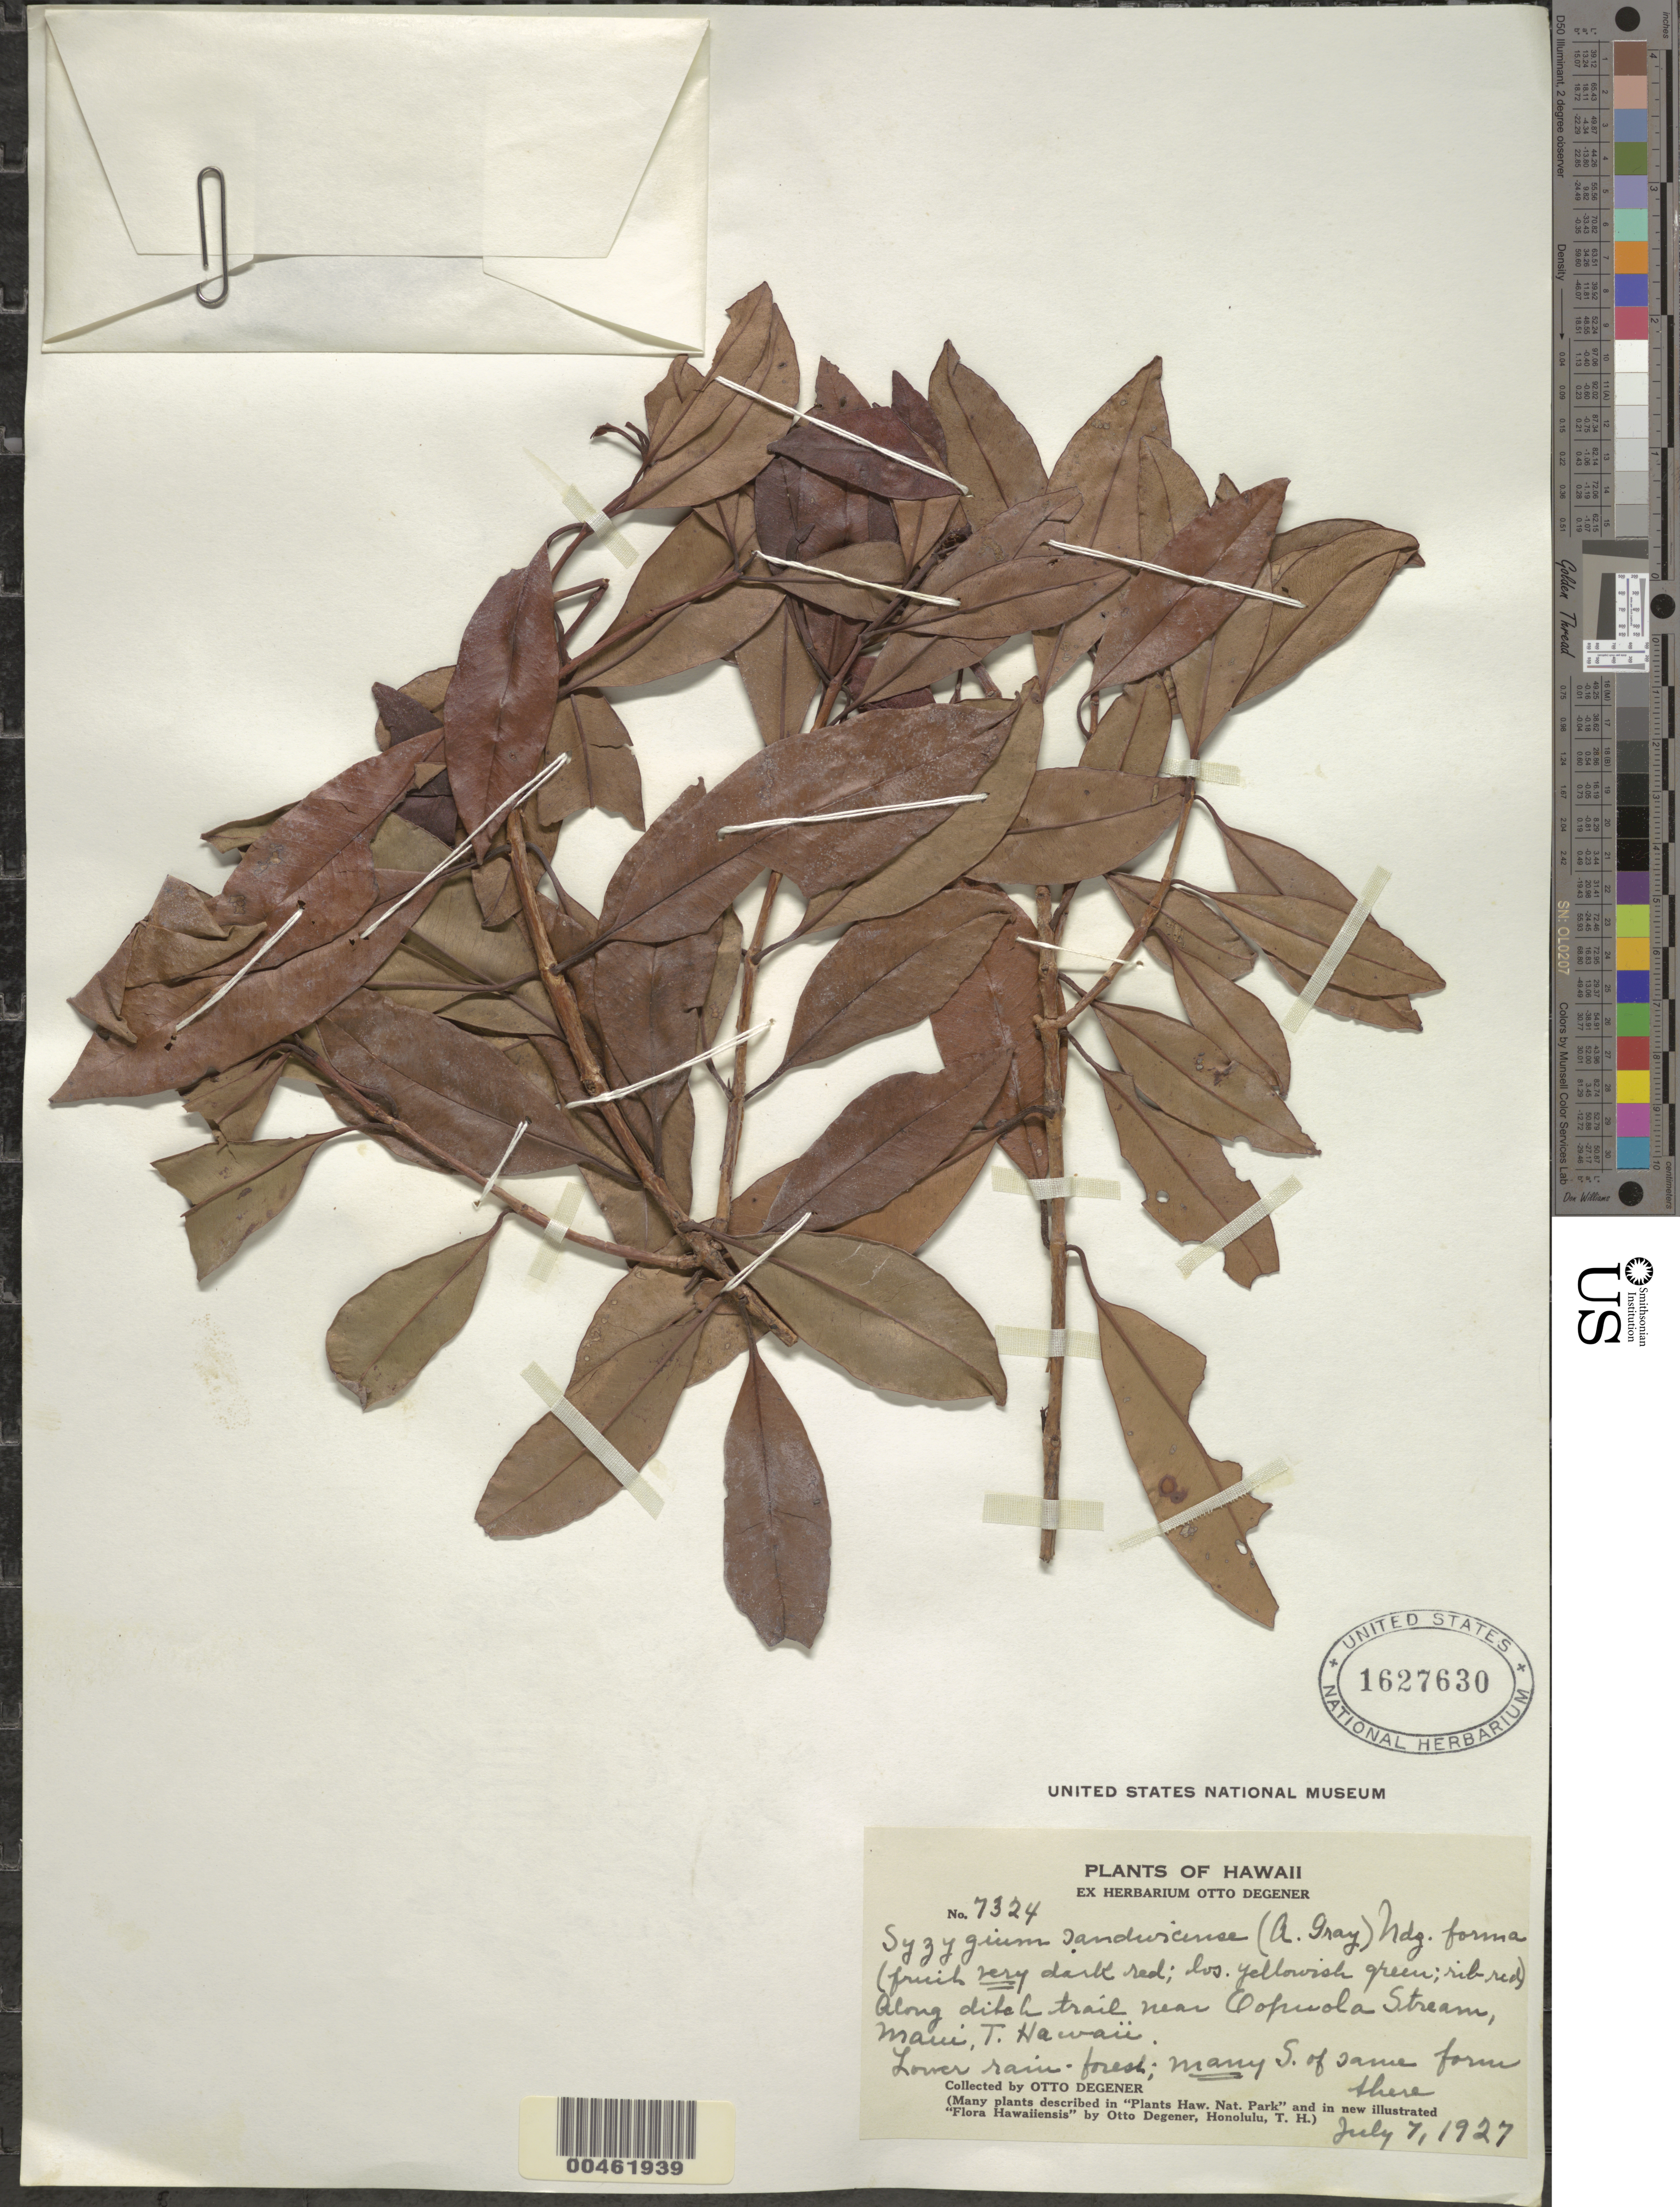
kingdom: Plantae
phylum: Tracheophyta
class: Magnoliopsida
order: Myrtales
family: Myrtaceae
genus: Syzygium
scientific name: Syzygium sandwicense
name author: (A. Gray) Müll. Stuttg.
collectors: O. Degener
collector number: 7324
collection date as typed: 7 Jul 1927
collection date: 1927-07-07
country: United States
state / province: Hawaii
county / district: Maui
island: Maui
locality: Along ditch trail near Oopuola Stream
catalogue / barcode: US 1627630